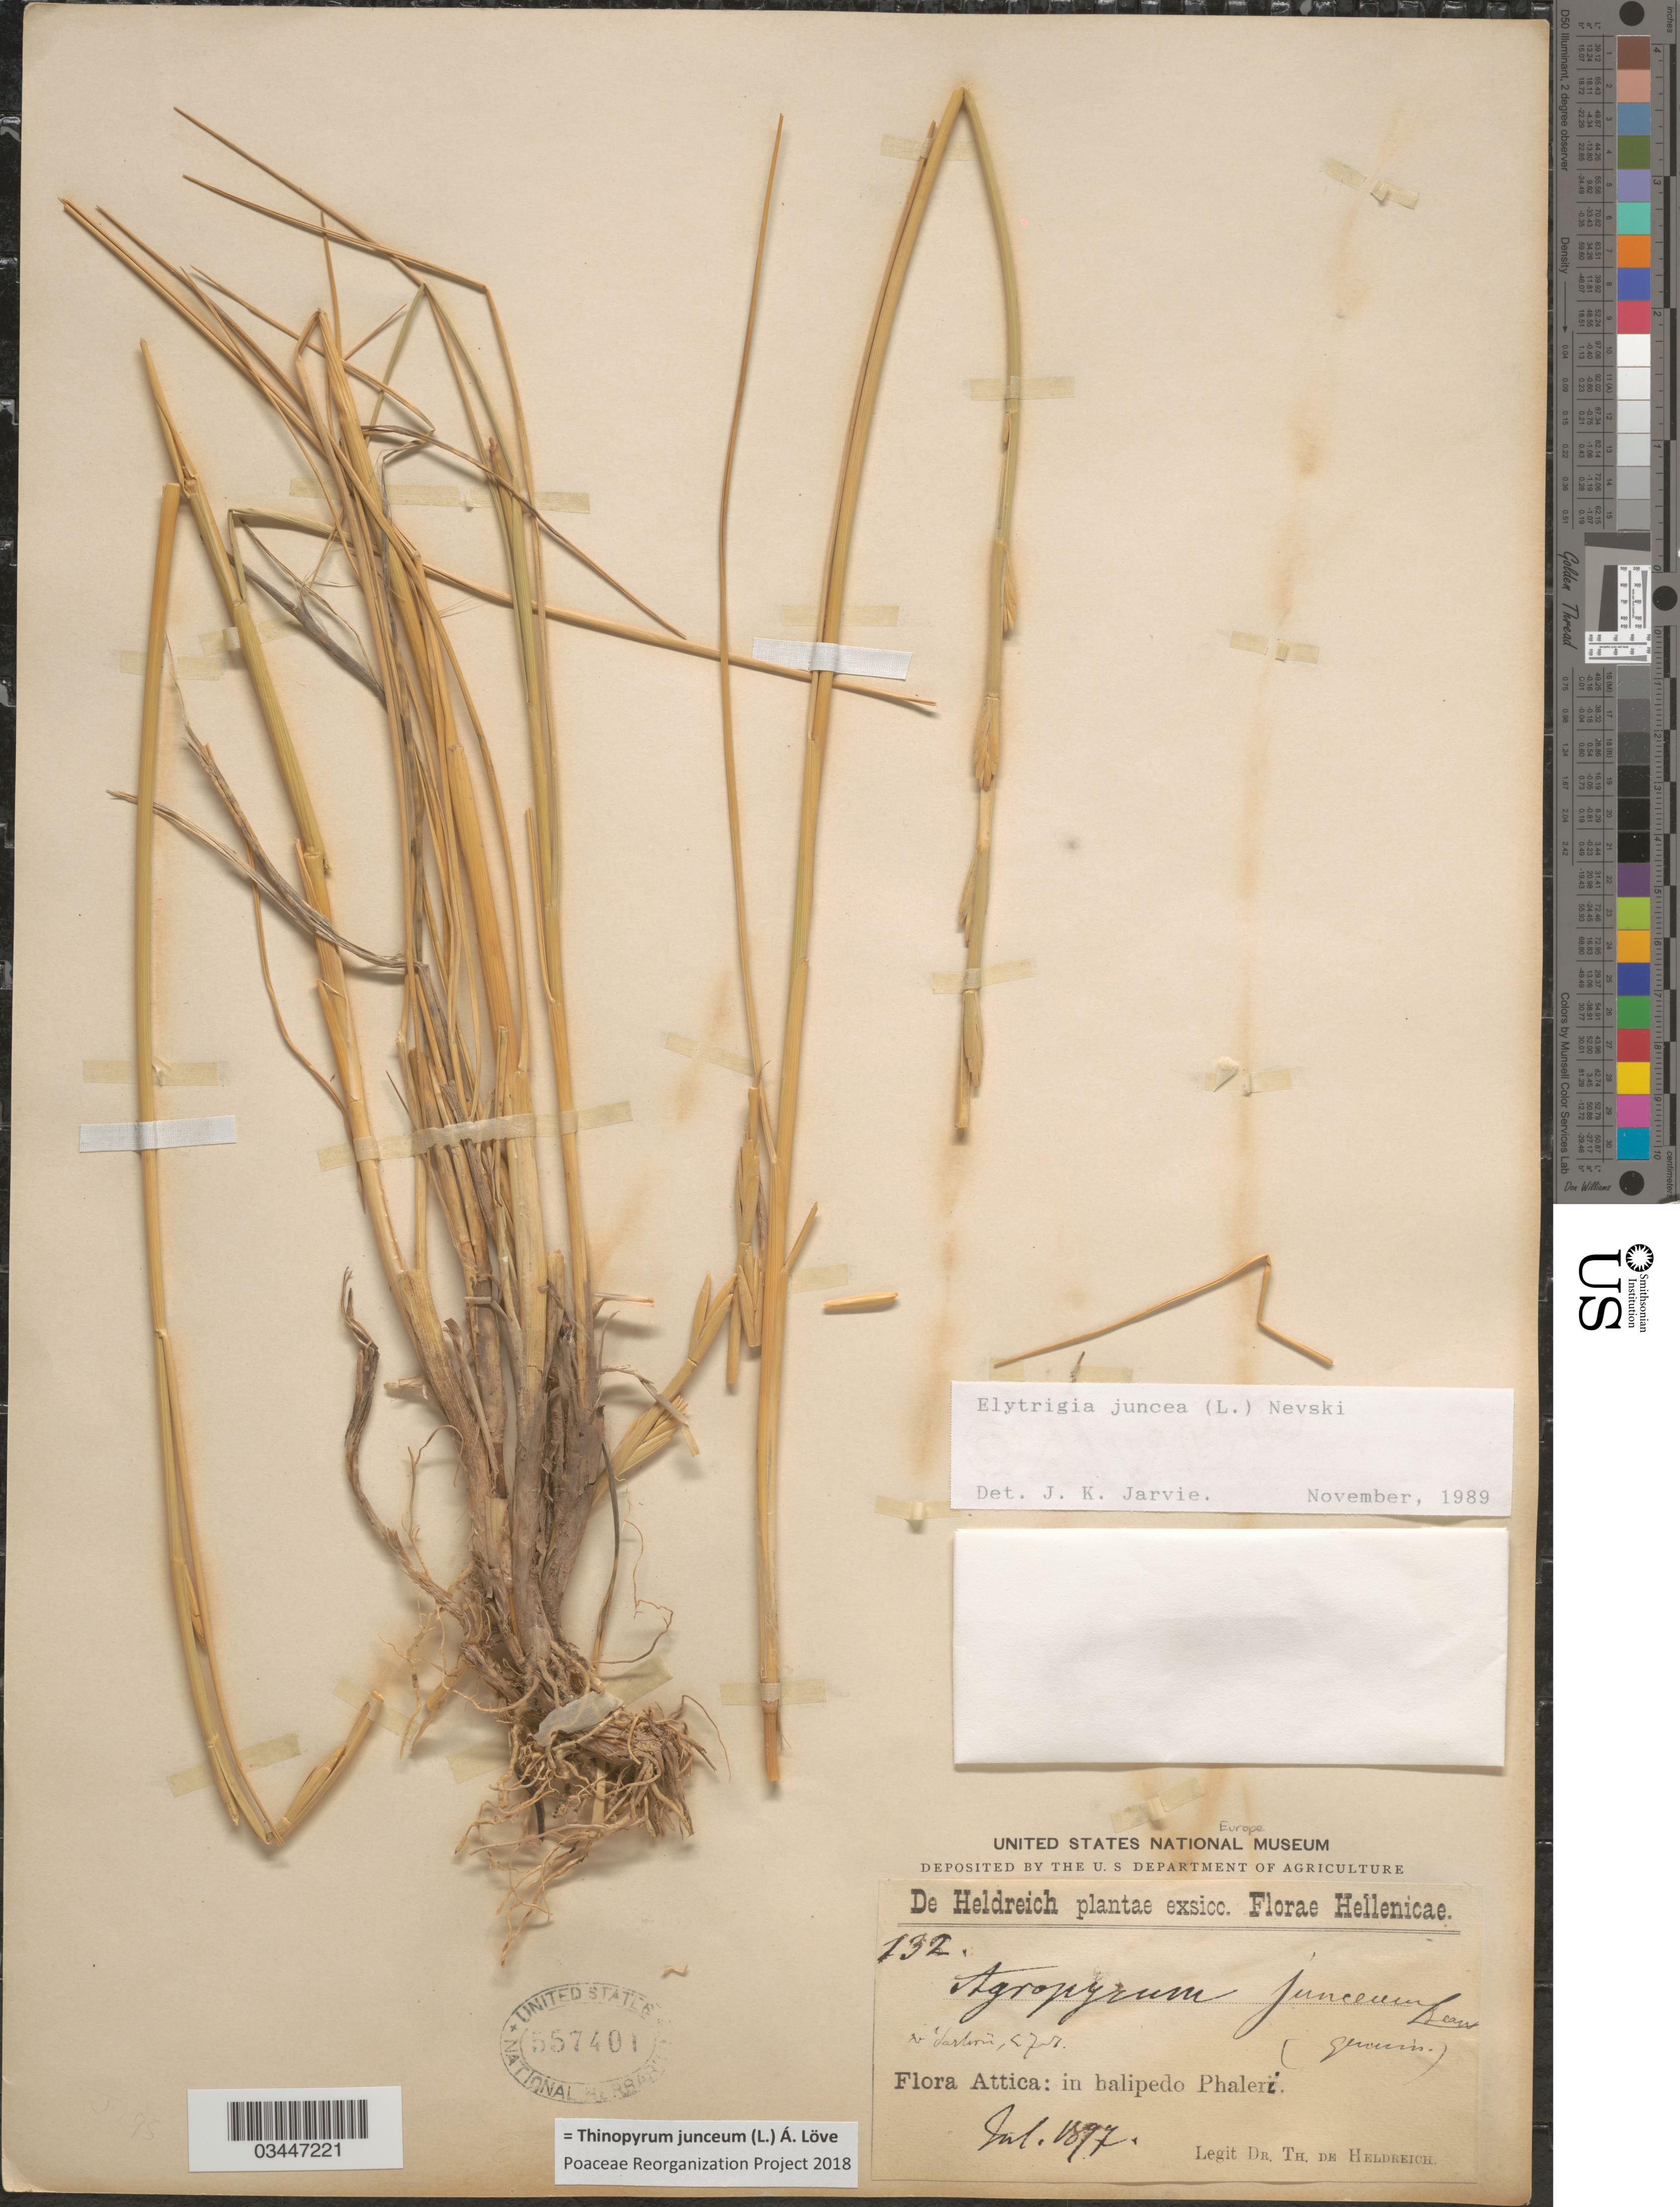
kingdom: Plantae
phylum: Tracheophyta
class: Liliopsida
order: Poales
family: Poaceae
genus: Thinopyrum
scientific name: Thinopyrum junceum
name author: (L.) Á. Löve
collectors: T. De Heldreich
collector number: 132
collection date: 1897-07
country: Greece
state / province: Attica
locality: Hellenicae. In halipedo Phaleri.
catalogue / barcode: US 557401